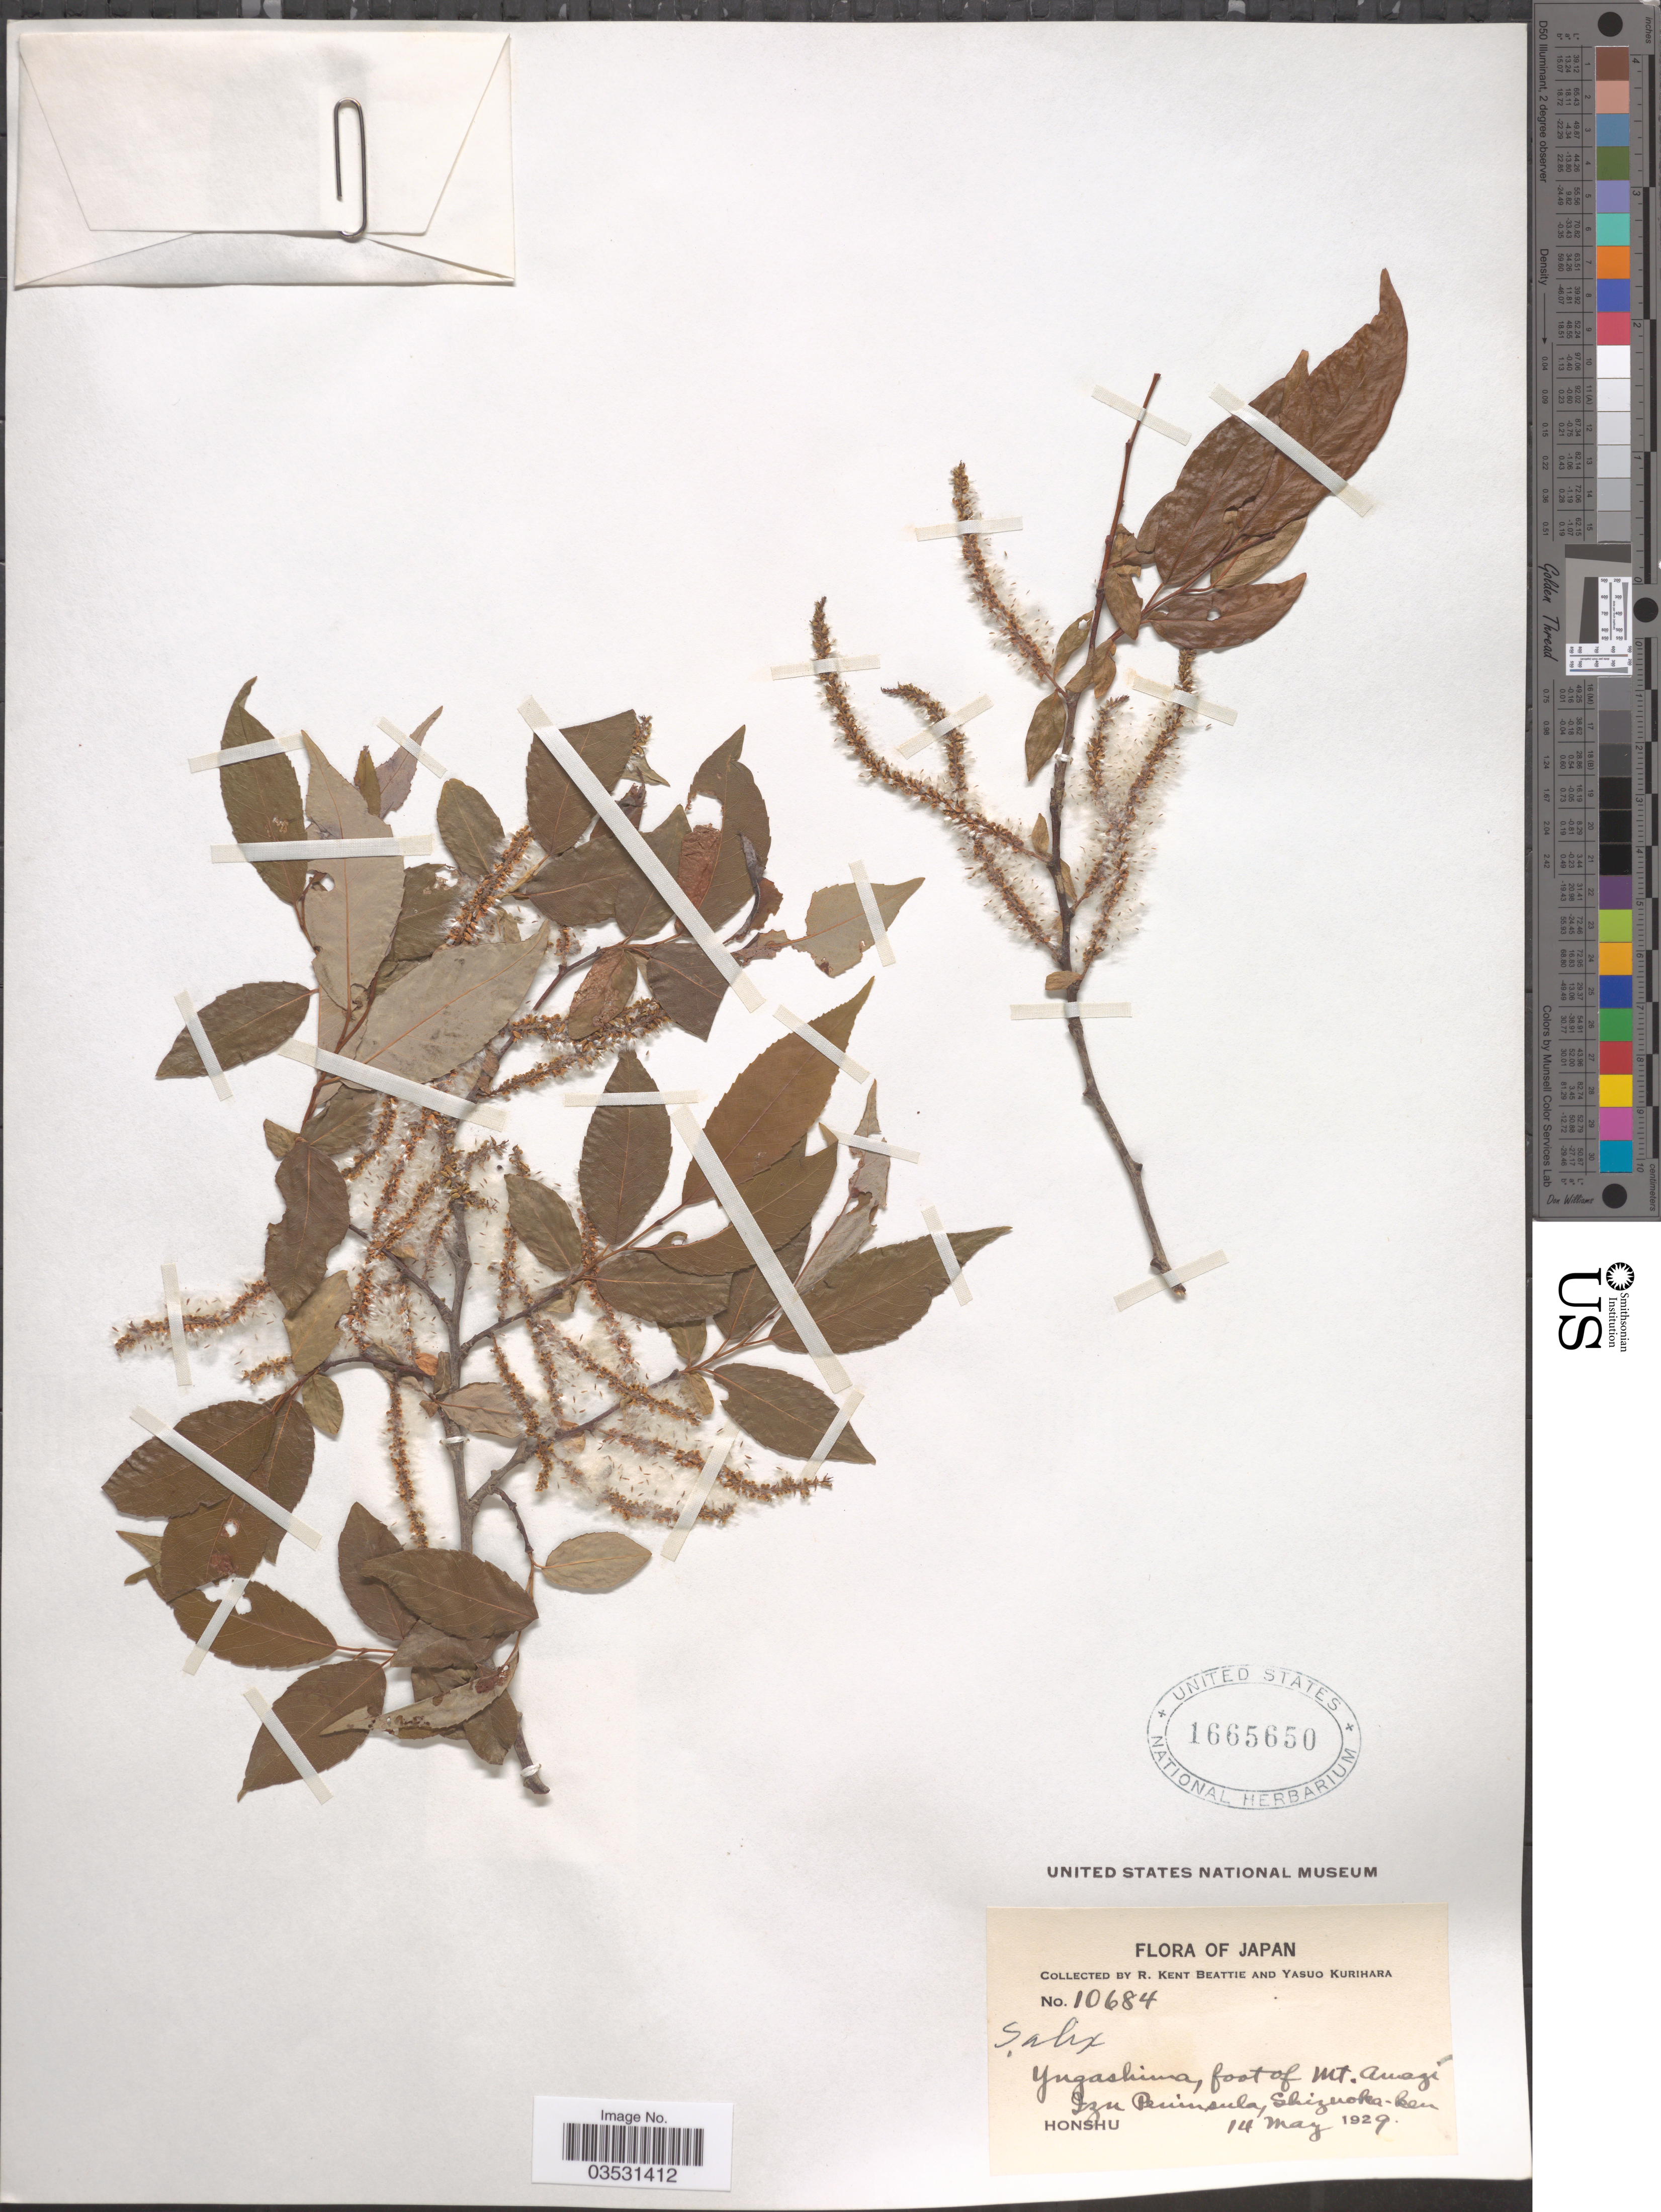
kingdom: Plantae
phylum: Tracheophyta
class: Magnoliopsida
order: Malpighiales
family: Salicaceae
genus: Salix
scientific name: Salix cordata x S. sericea Marshall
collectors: R. K. Beattie & Y. Kurihara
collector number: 10684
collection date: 1929-05-14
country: Japan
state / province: Sizuoka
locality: Honshu. Yugashima, foot of Mt. Amagi, Izu Peninsula, Shizuoka-ken.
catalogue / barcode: US 1665650